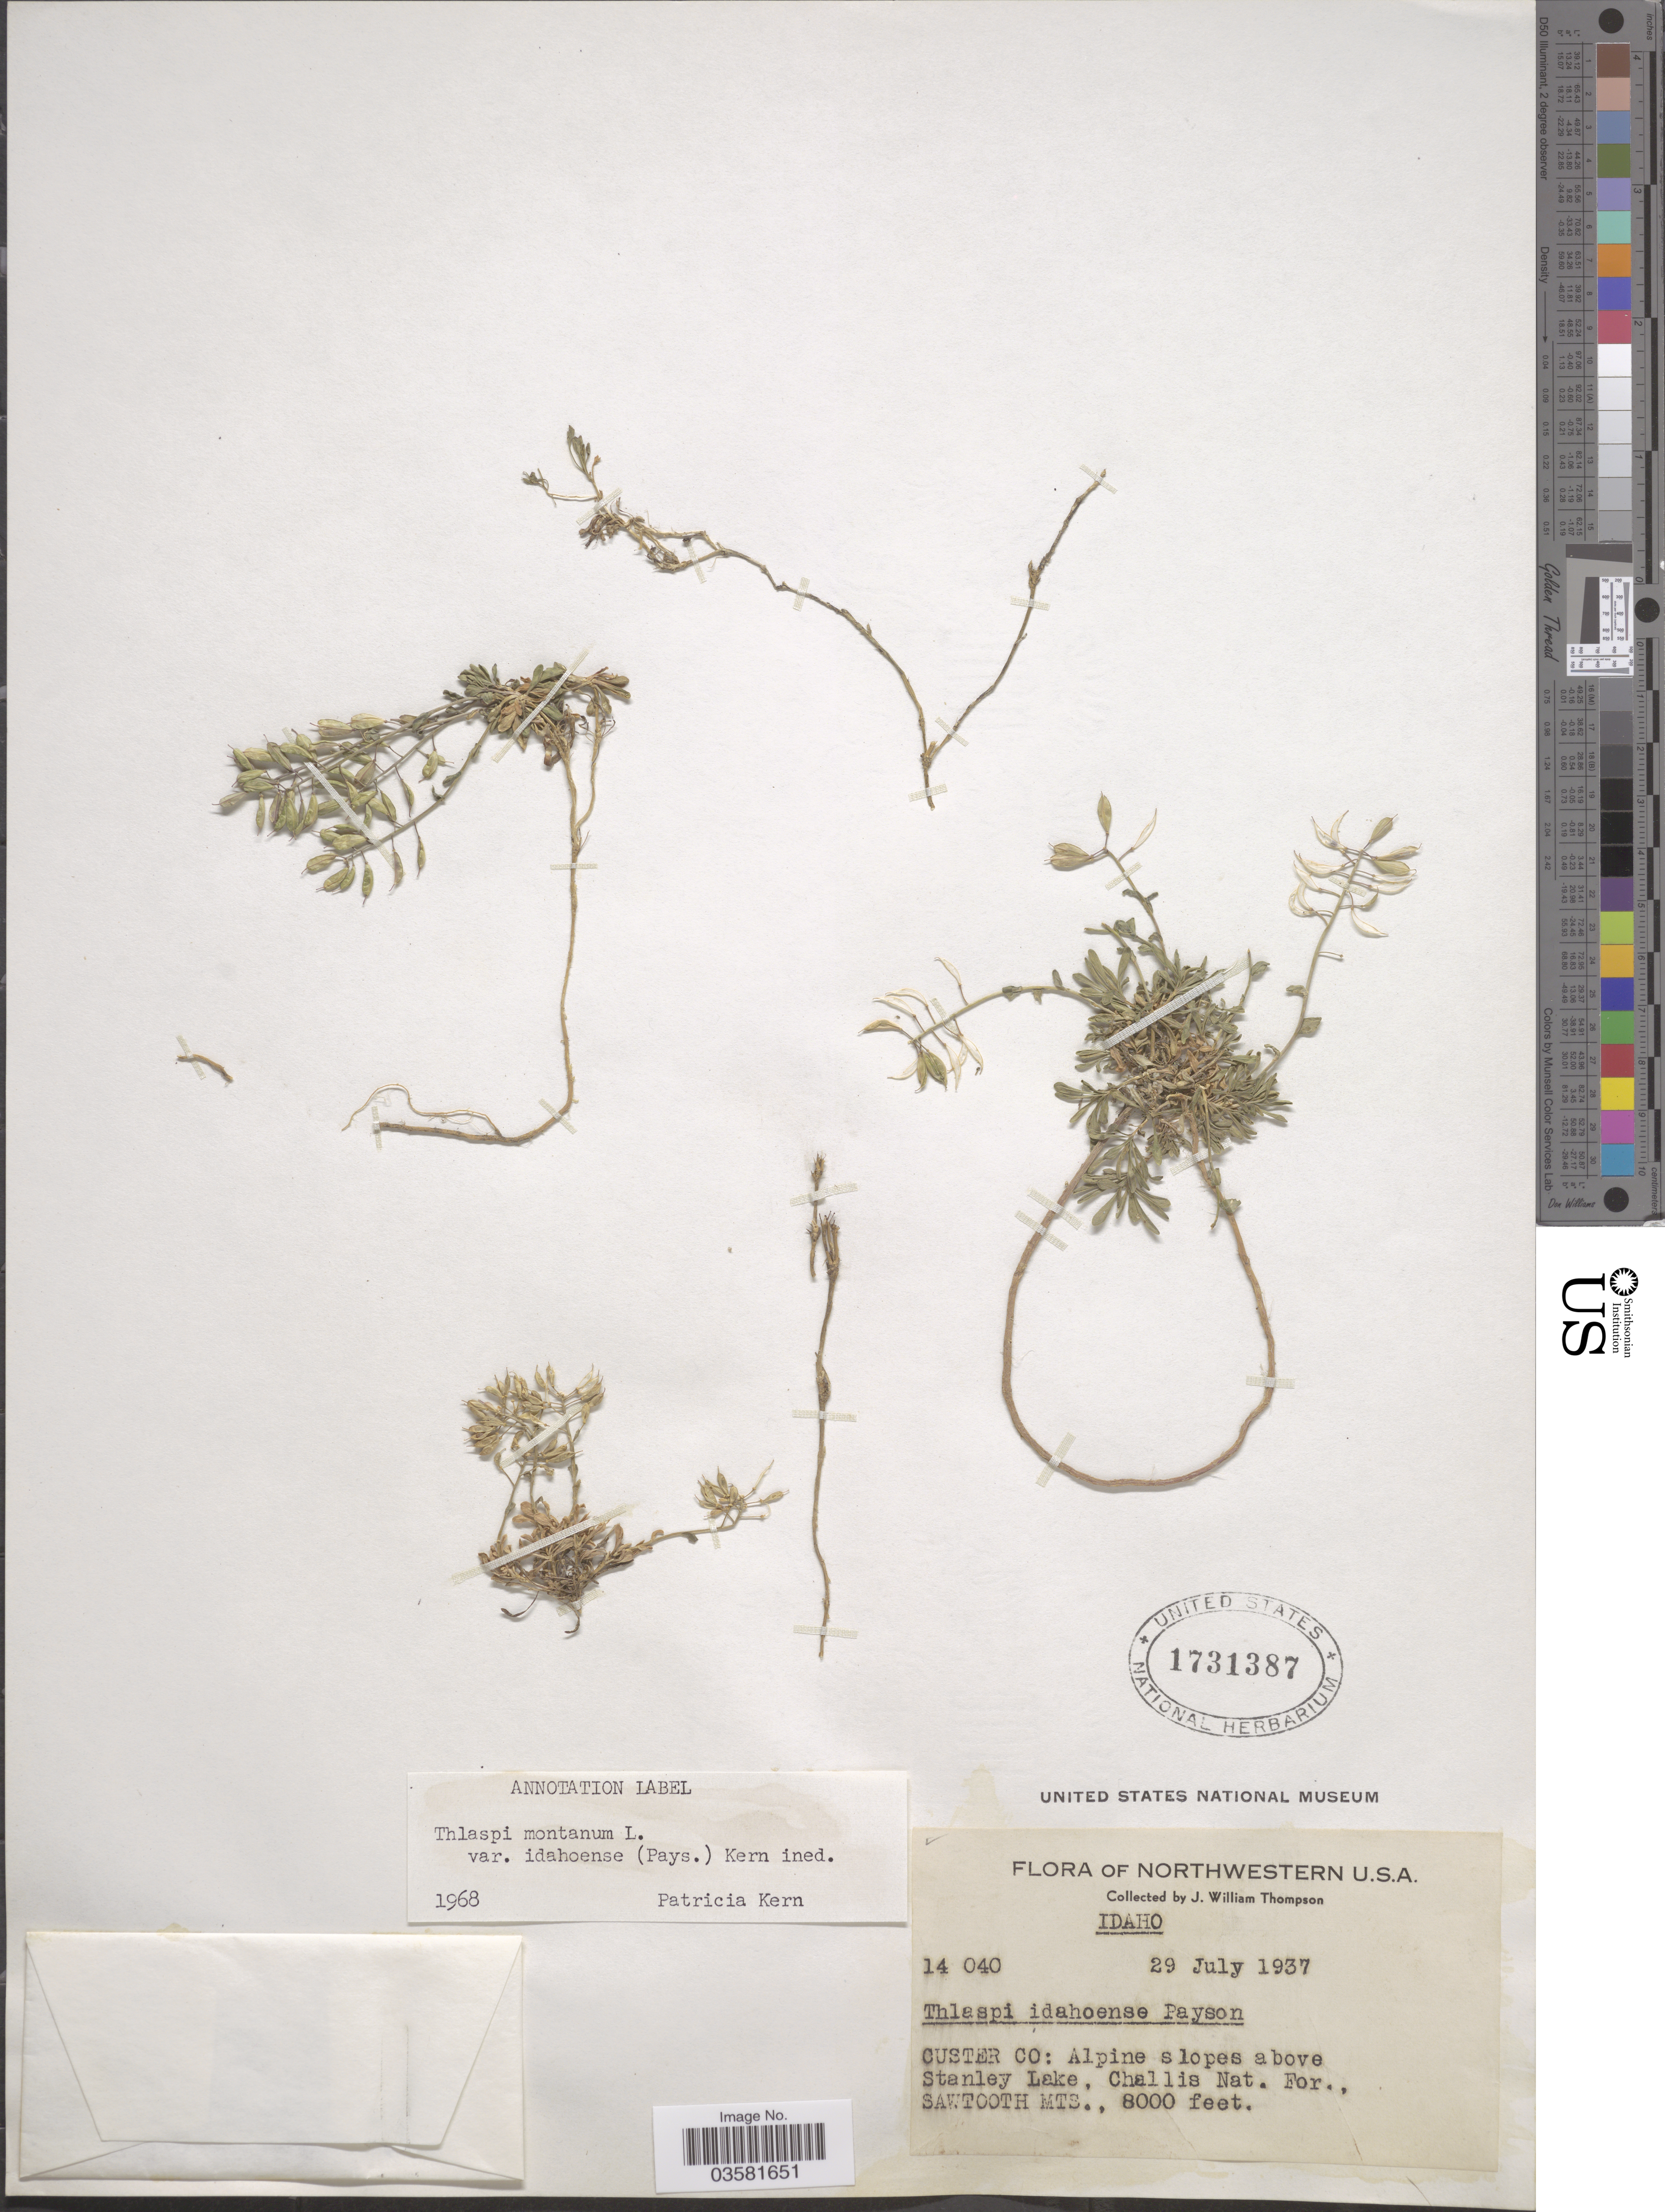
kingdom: Plantae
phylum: Tracheophyta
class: Magnoliopsida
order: Brassicales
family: Brassicaceae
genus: Thlaspi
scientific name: Thlaspi montanum var. idahoense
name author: (Payson) P.K. Holmgren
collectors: J. W. Thompson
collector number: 14040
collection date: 1937-07-29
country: United States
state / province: Idaho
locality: Northwestern U.S.A. Custer Co: Alpine slopes above Stanley Lake, Challis Nat. For., Sawtooth Mts.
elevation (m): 2438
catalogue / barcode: US 1731387